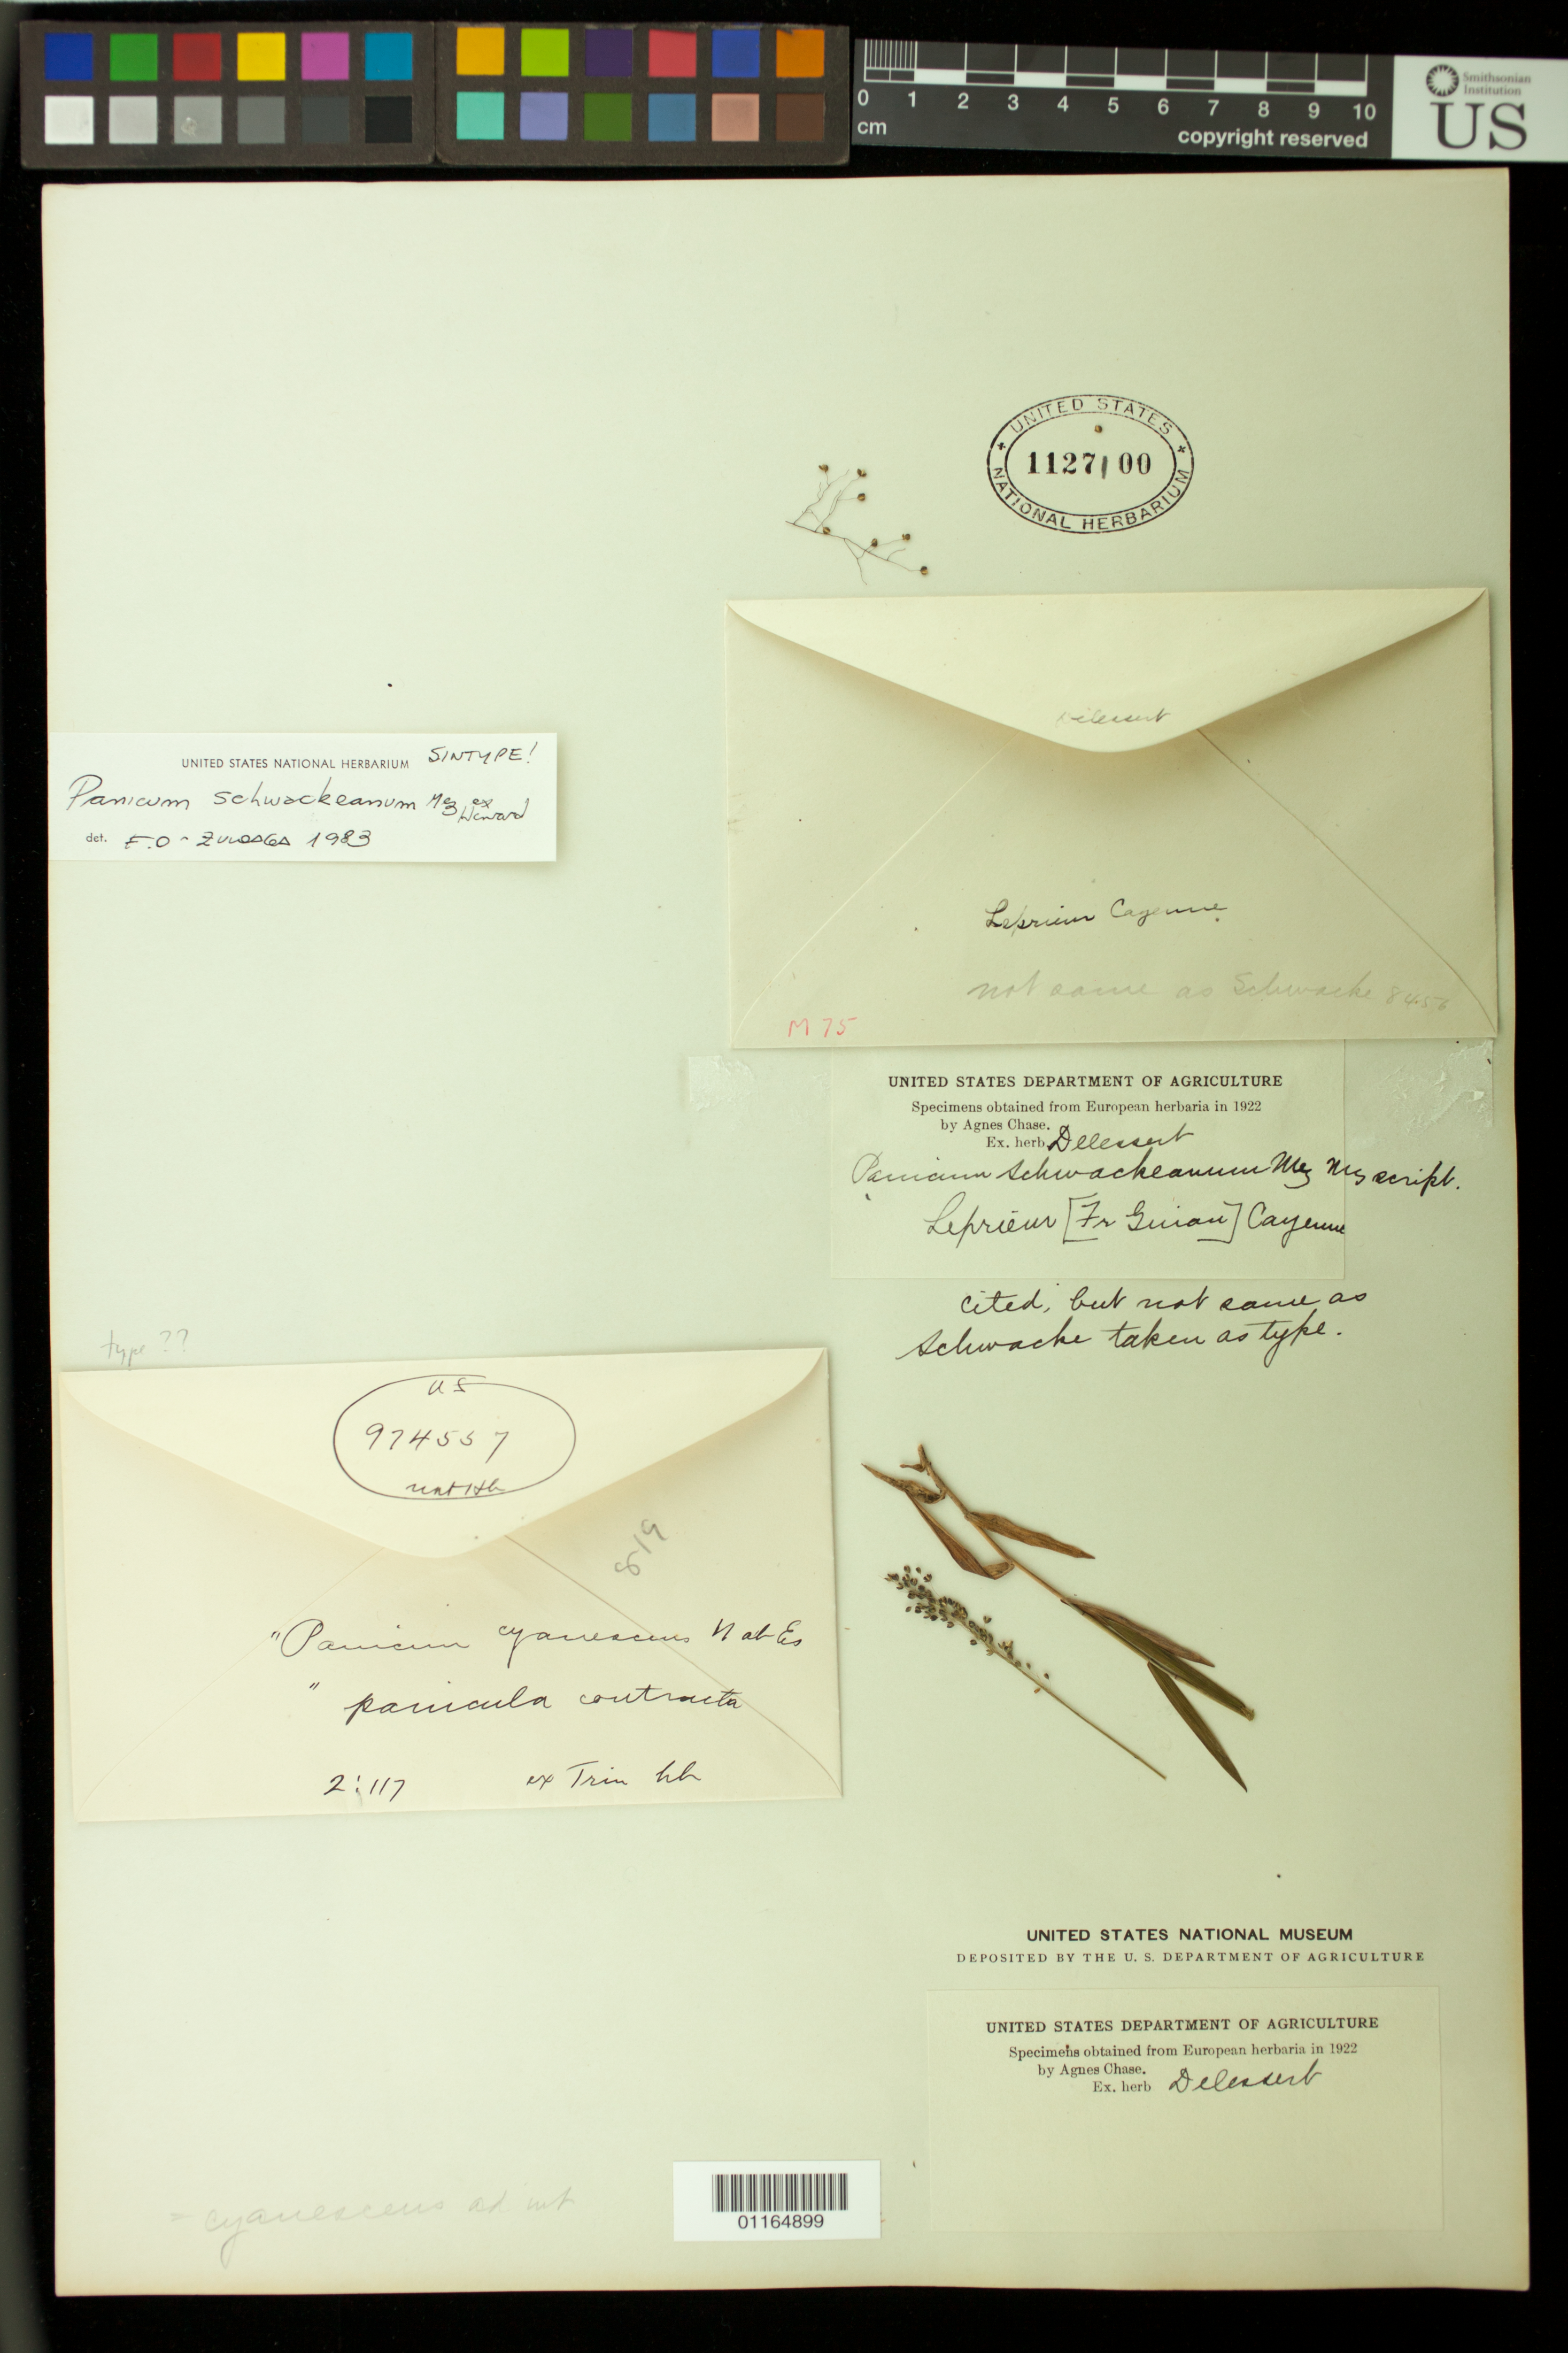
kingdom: Plantae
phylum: Tracheophyta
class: Liliopsida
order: Poales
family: Poaceae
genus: Panicum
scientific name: Panicum schwackeanum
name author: Mez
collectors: ex herb. Trinius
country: Brazil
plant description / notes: Fragmentary material of type (?) specimen ex herb. Trinius. This element mounted with syntype of Panicum schwackeanum Mez, but labeled as Panicum cyanescens Nees [ex Trin.] and possibly a type of that name.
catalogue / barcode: US 974557-2